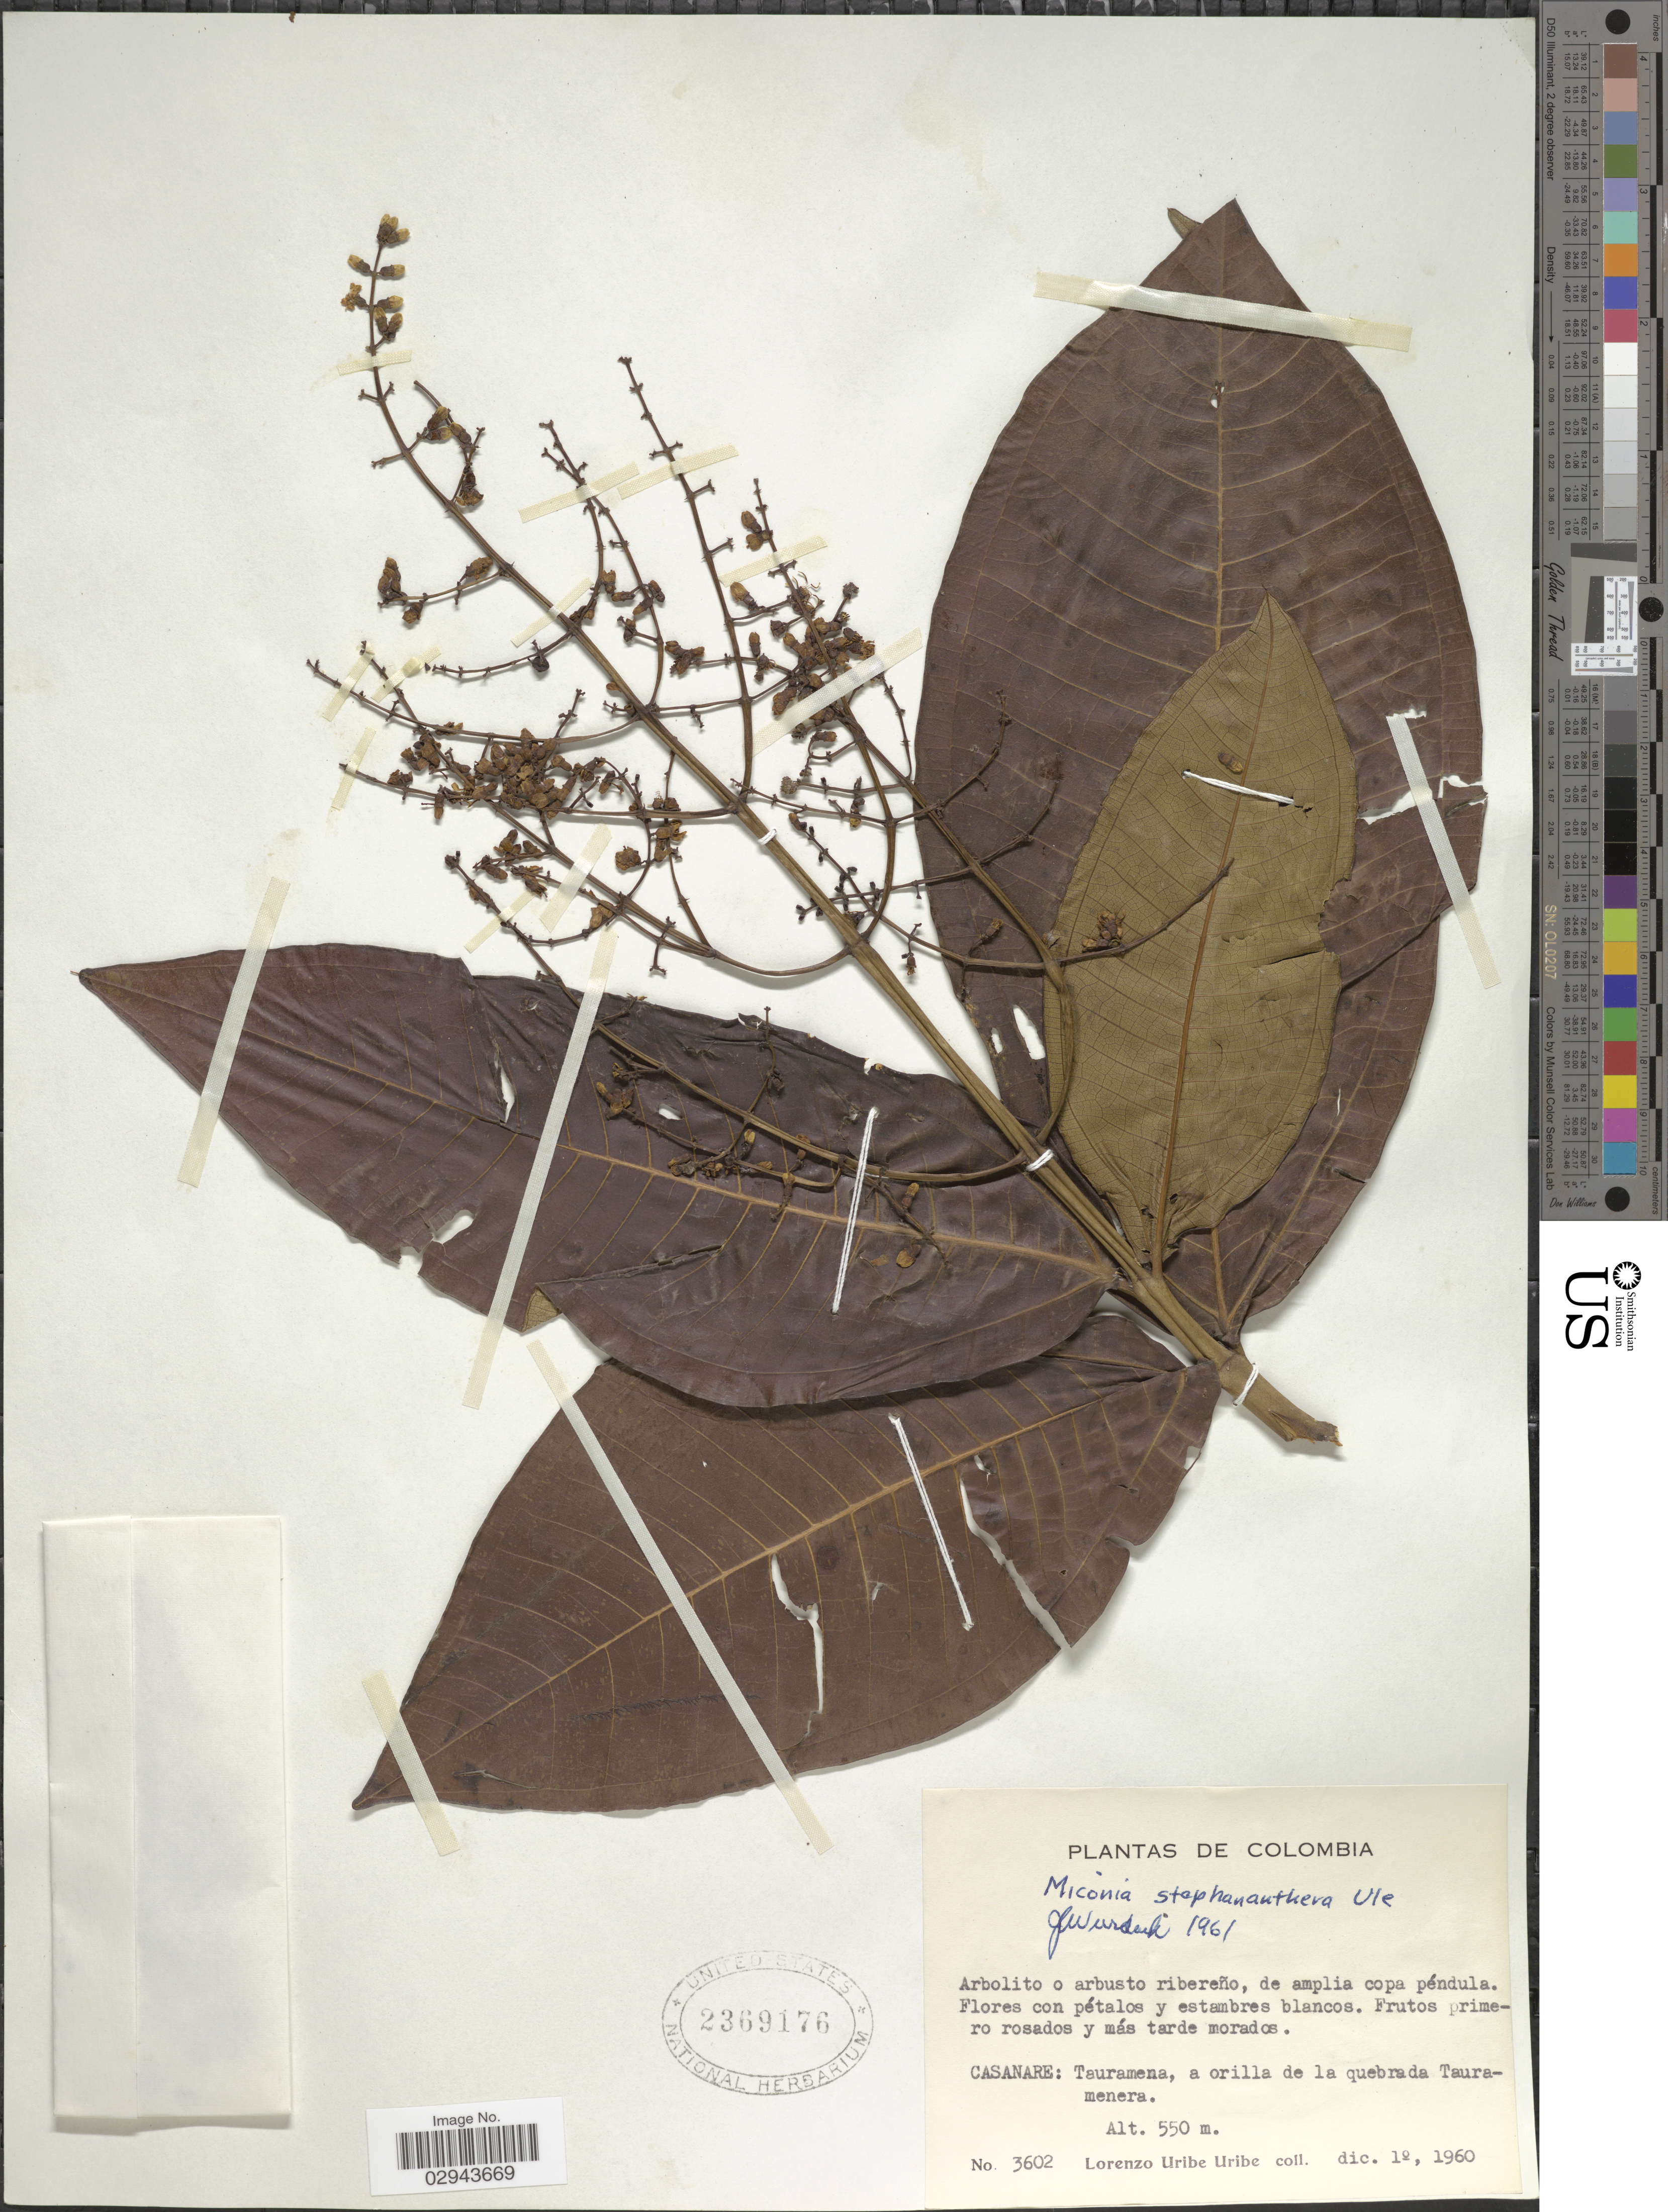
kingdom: Plantae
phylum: Tracheophyta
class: Magnoliopsida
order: Myrtales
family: Melastomataceae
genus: Miconia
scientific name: Miconia stephananthera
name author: Ule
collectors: L. Uribe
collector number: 3602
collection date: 1960-12-01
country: Colombia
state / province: Casanare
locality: Tauramena, a orilla de la quebrada Tauramenera.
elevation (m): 550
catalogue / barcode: US 2369176